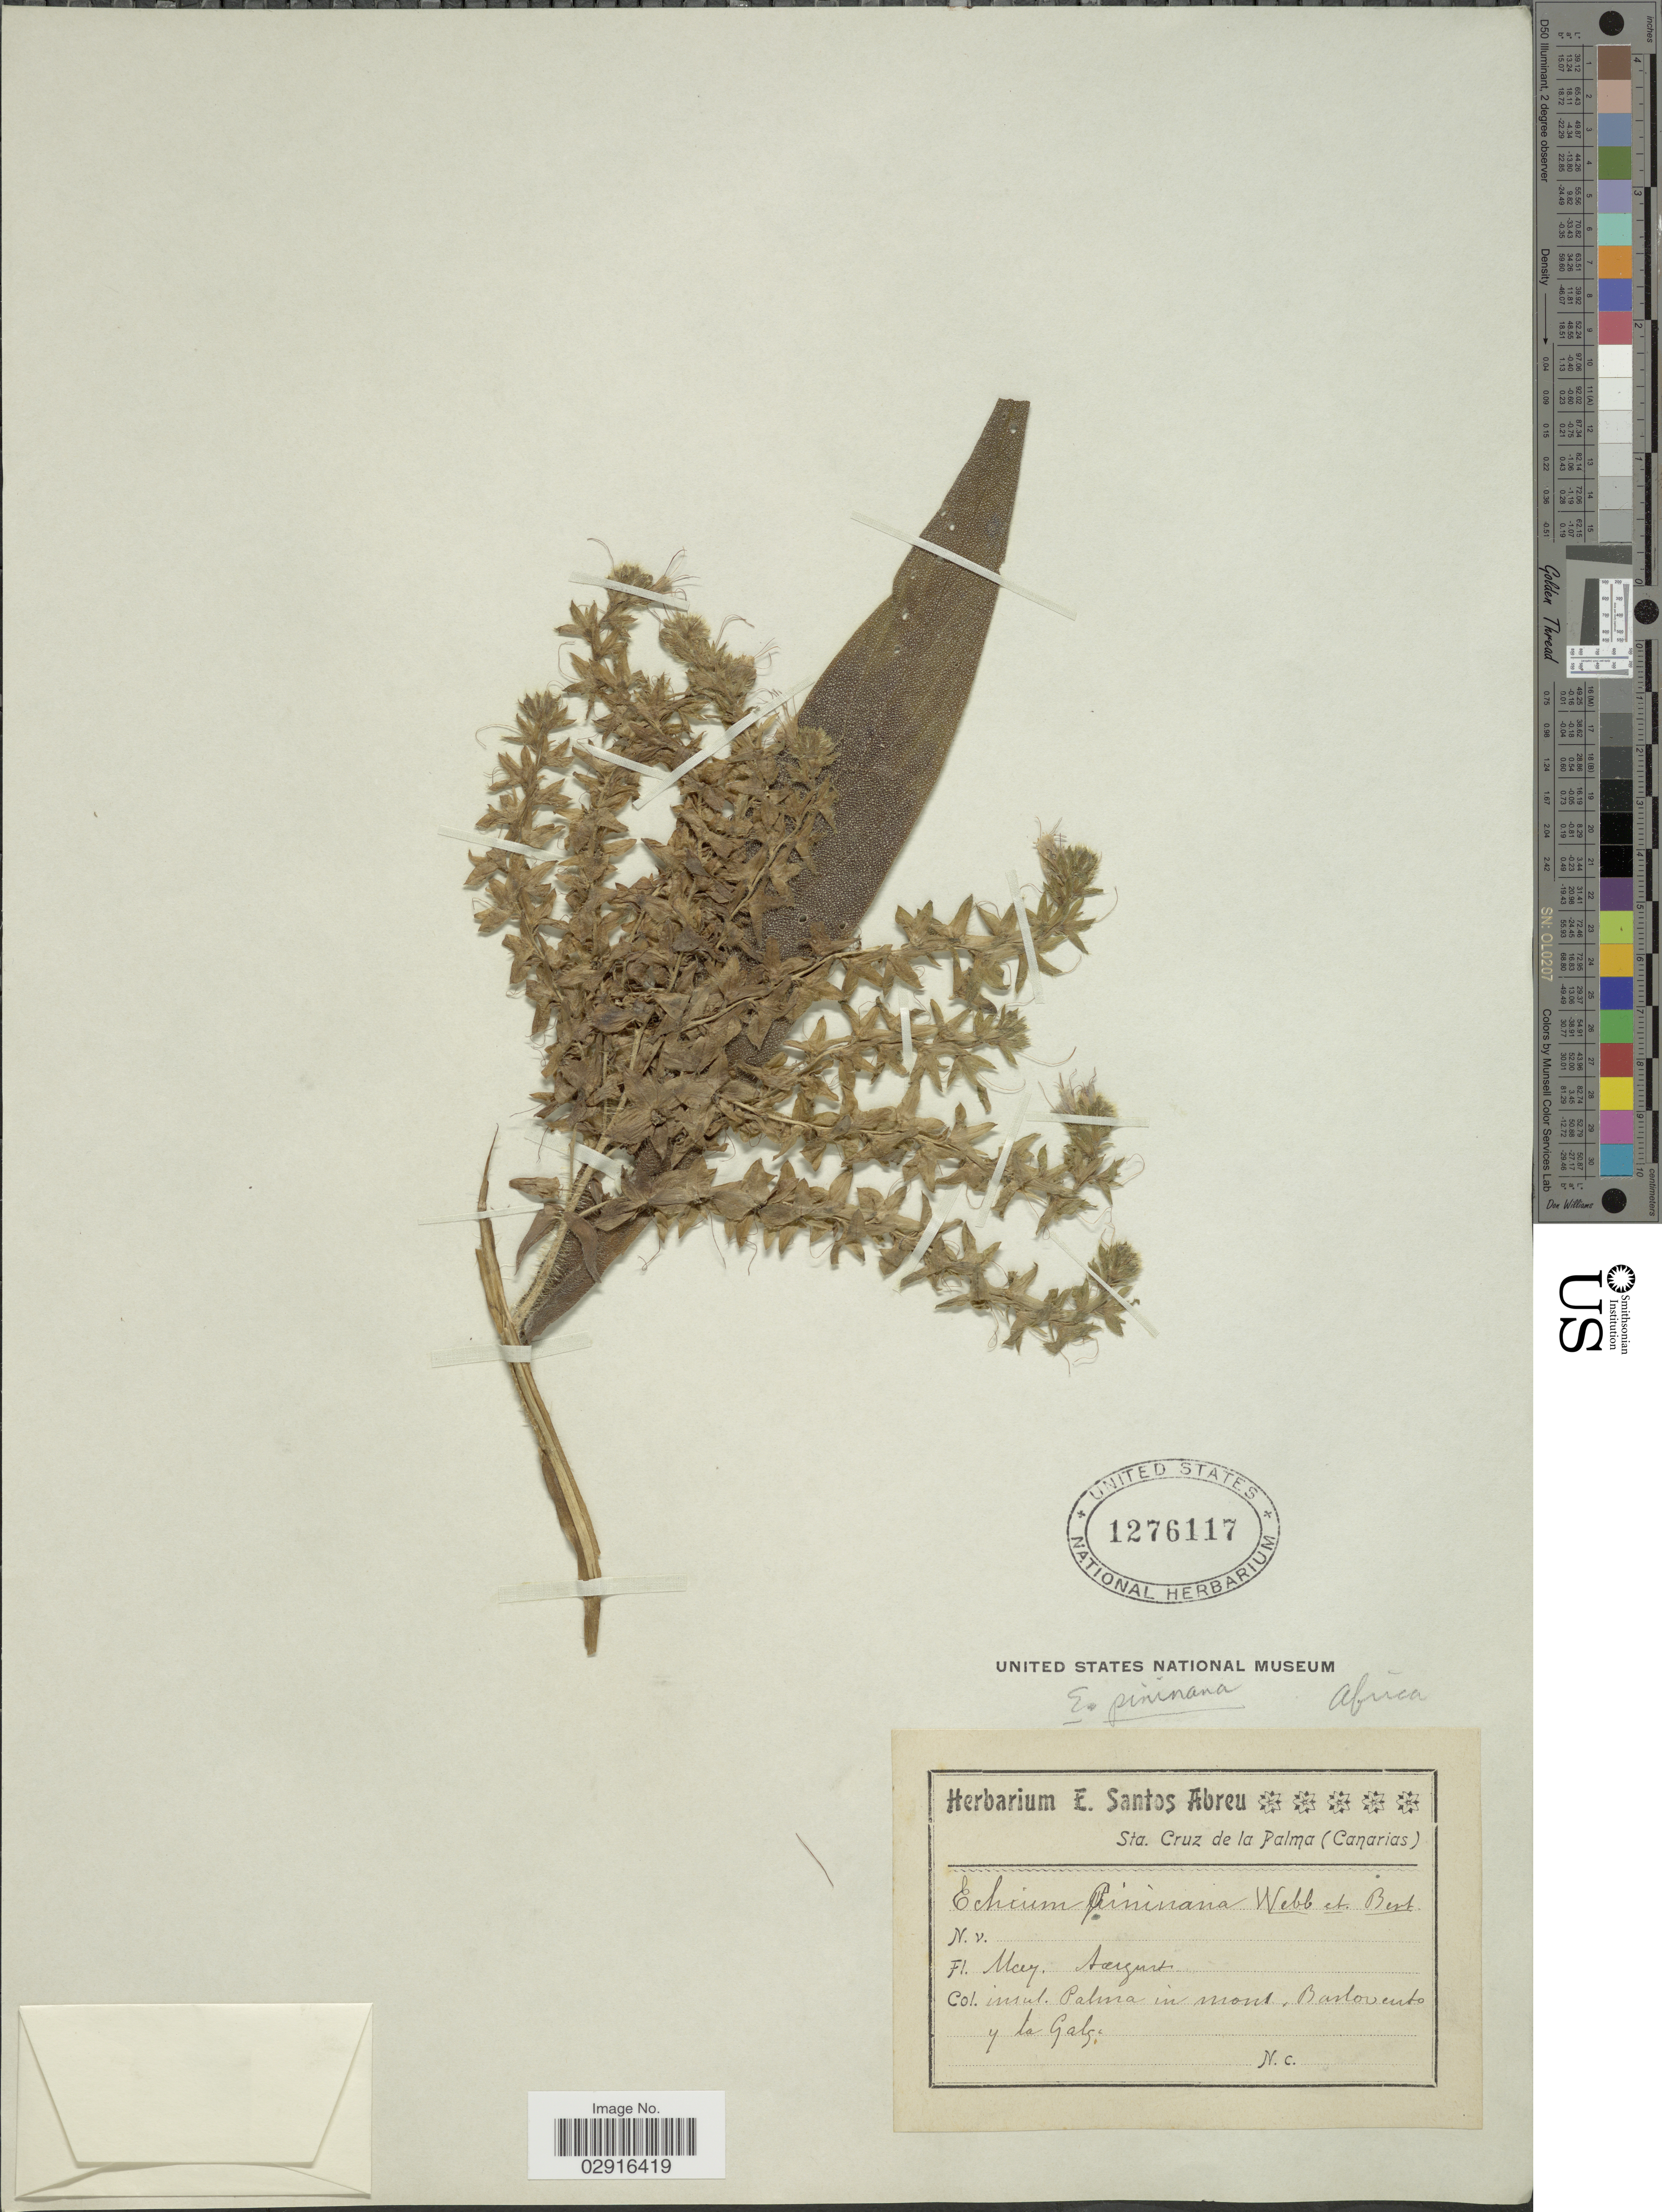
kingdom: Plantae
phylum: Tracheophyta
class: Magnoliopsida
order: Boraginales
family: Boraginaceae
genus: Echium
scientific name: Echium pininana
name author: D.A. Webb & Berthel.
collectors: ex herb. E. Santos Abrue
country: Spain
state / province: Canarias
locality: Insul. Palma in Mont. Barlovento y la Galga. Sta. Cruz de la Palma (Canarias).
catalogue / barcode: US 1276117